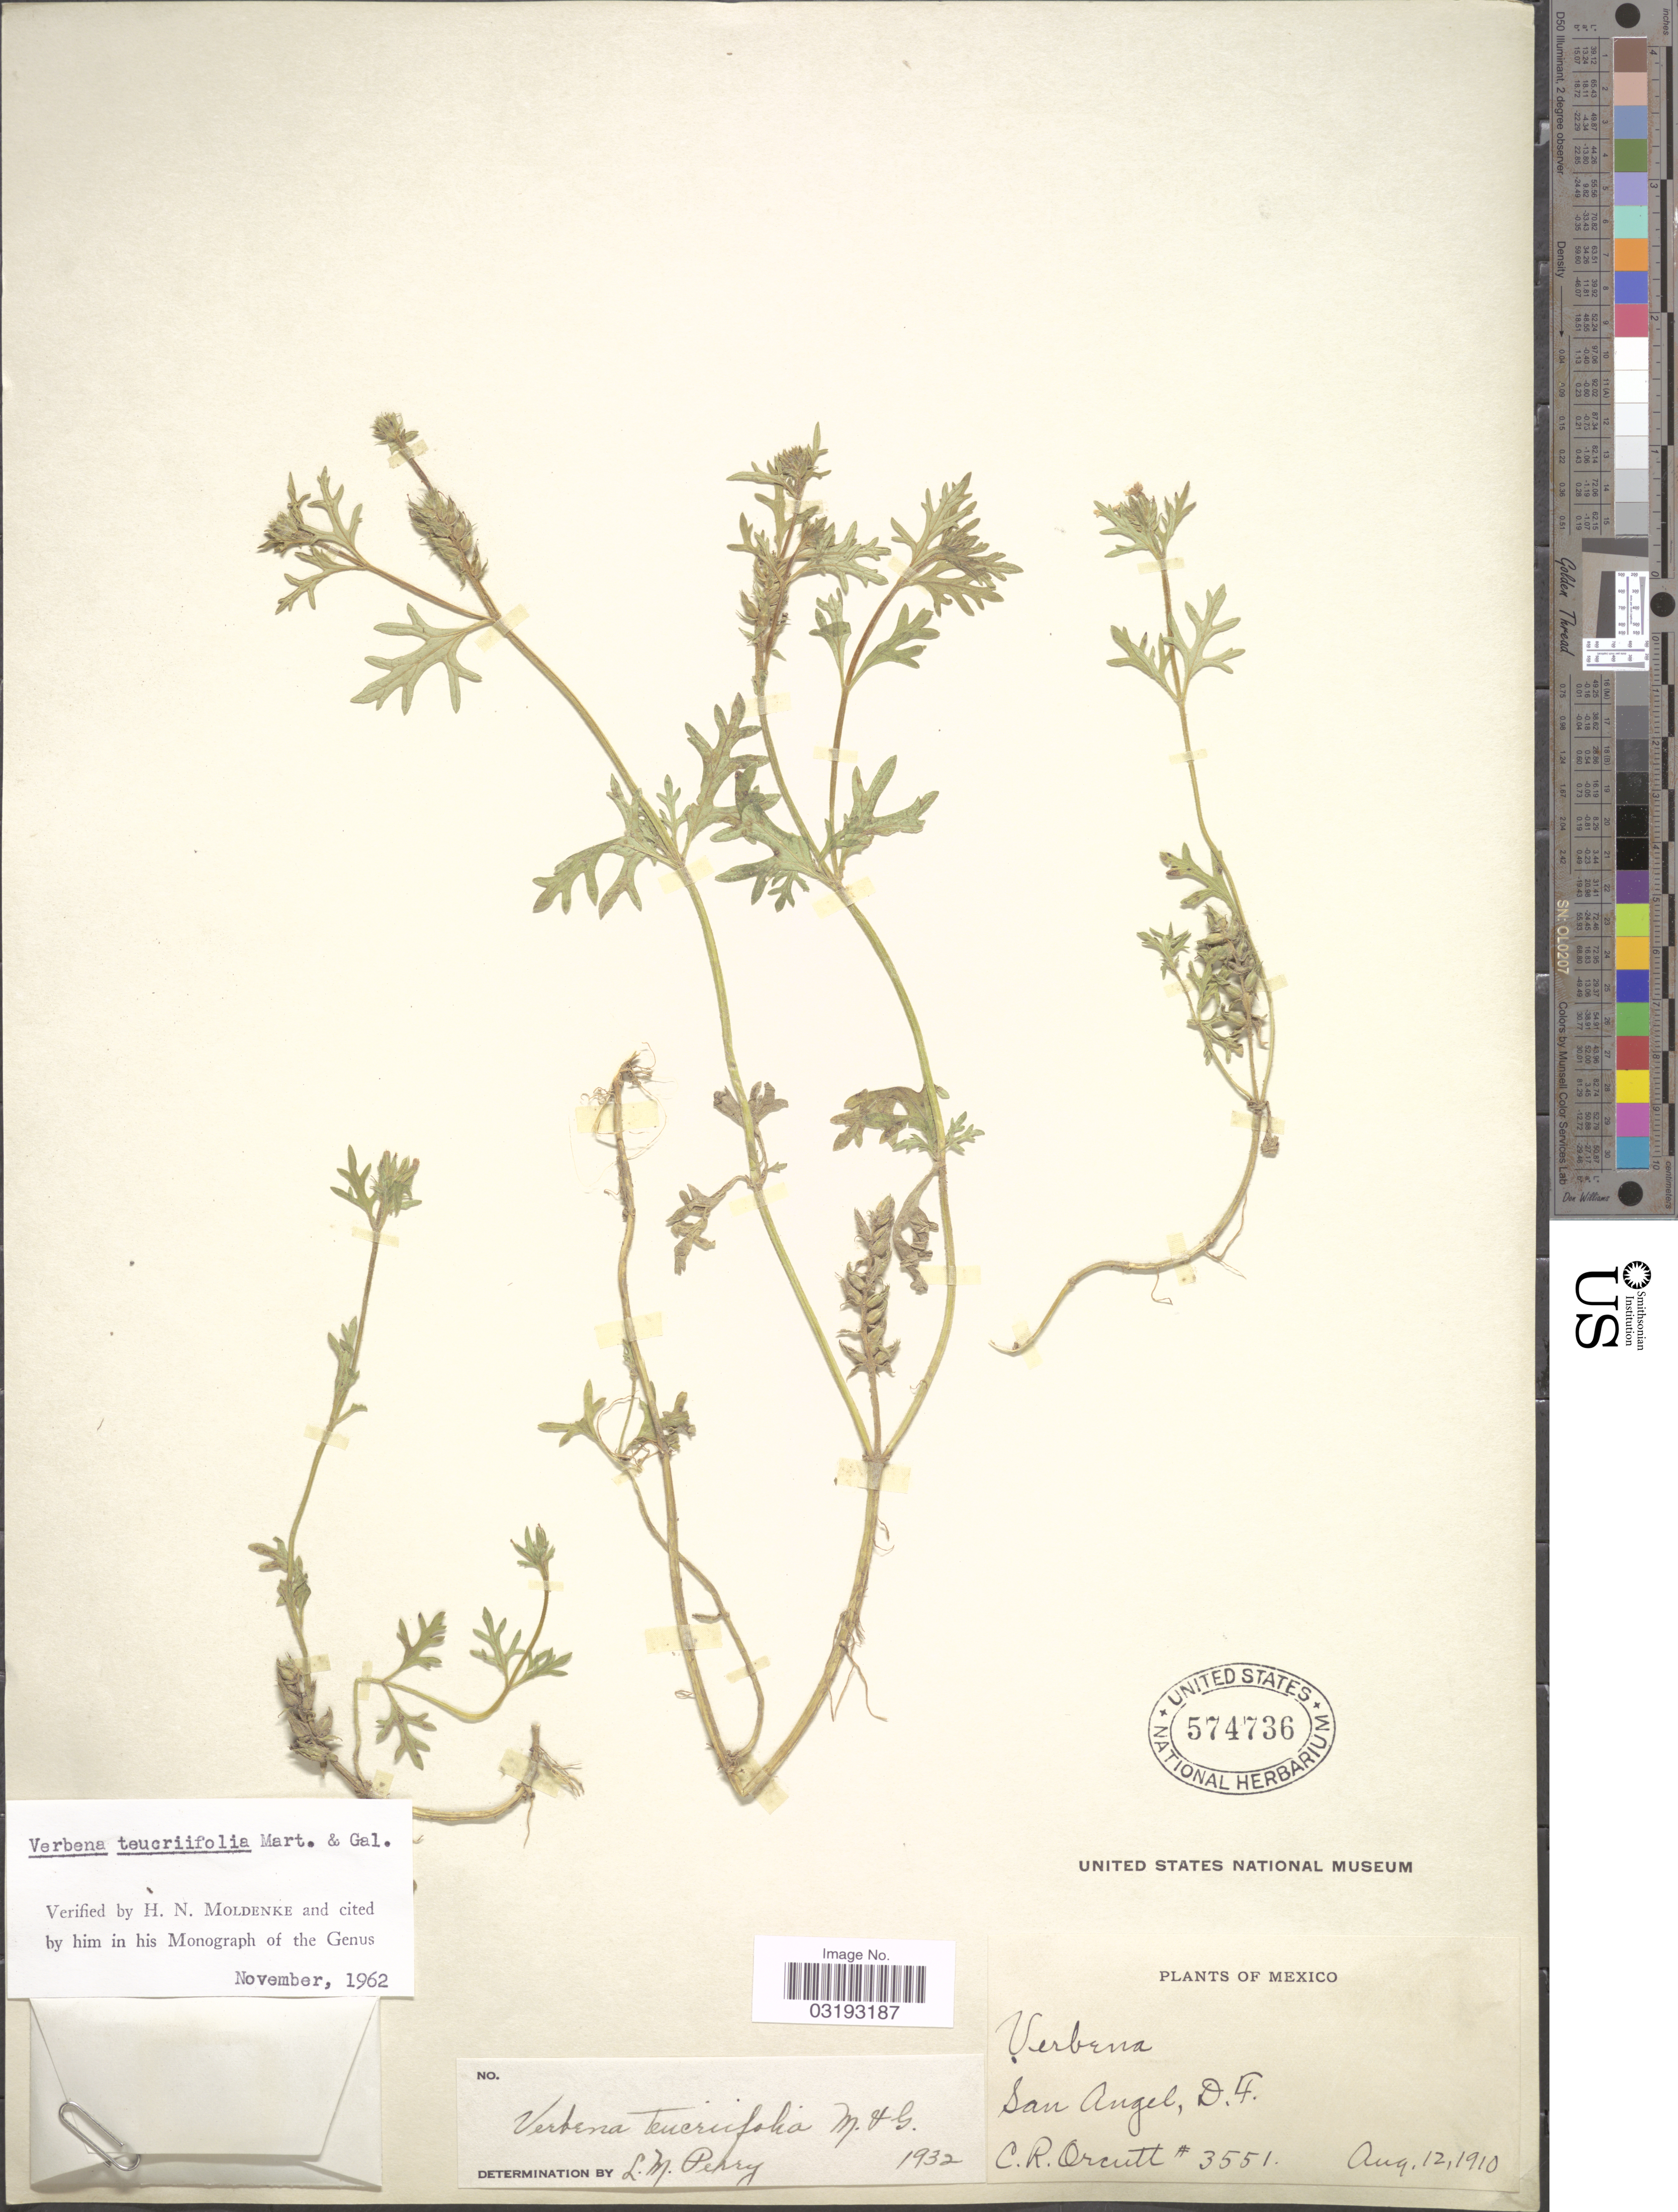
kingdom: Plantae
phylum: Tracheophyta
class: Magnoliopsida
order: Lamiales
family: Verbenaceae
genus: Verbena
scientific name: Verbena teucriifolia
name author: M. Martens & Galeotti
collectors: C. R. Orcutt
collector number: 3551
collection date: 1910-08-12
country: Mexico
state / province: Distrito Federal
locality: San Angel, D.F.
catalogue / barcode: US 574736